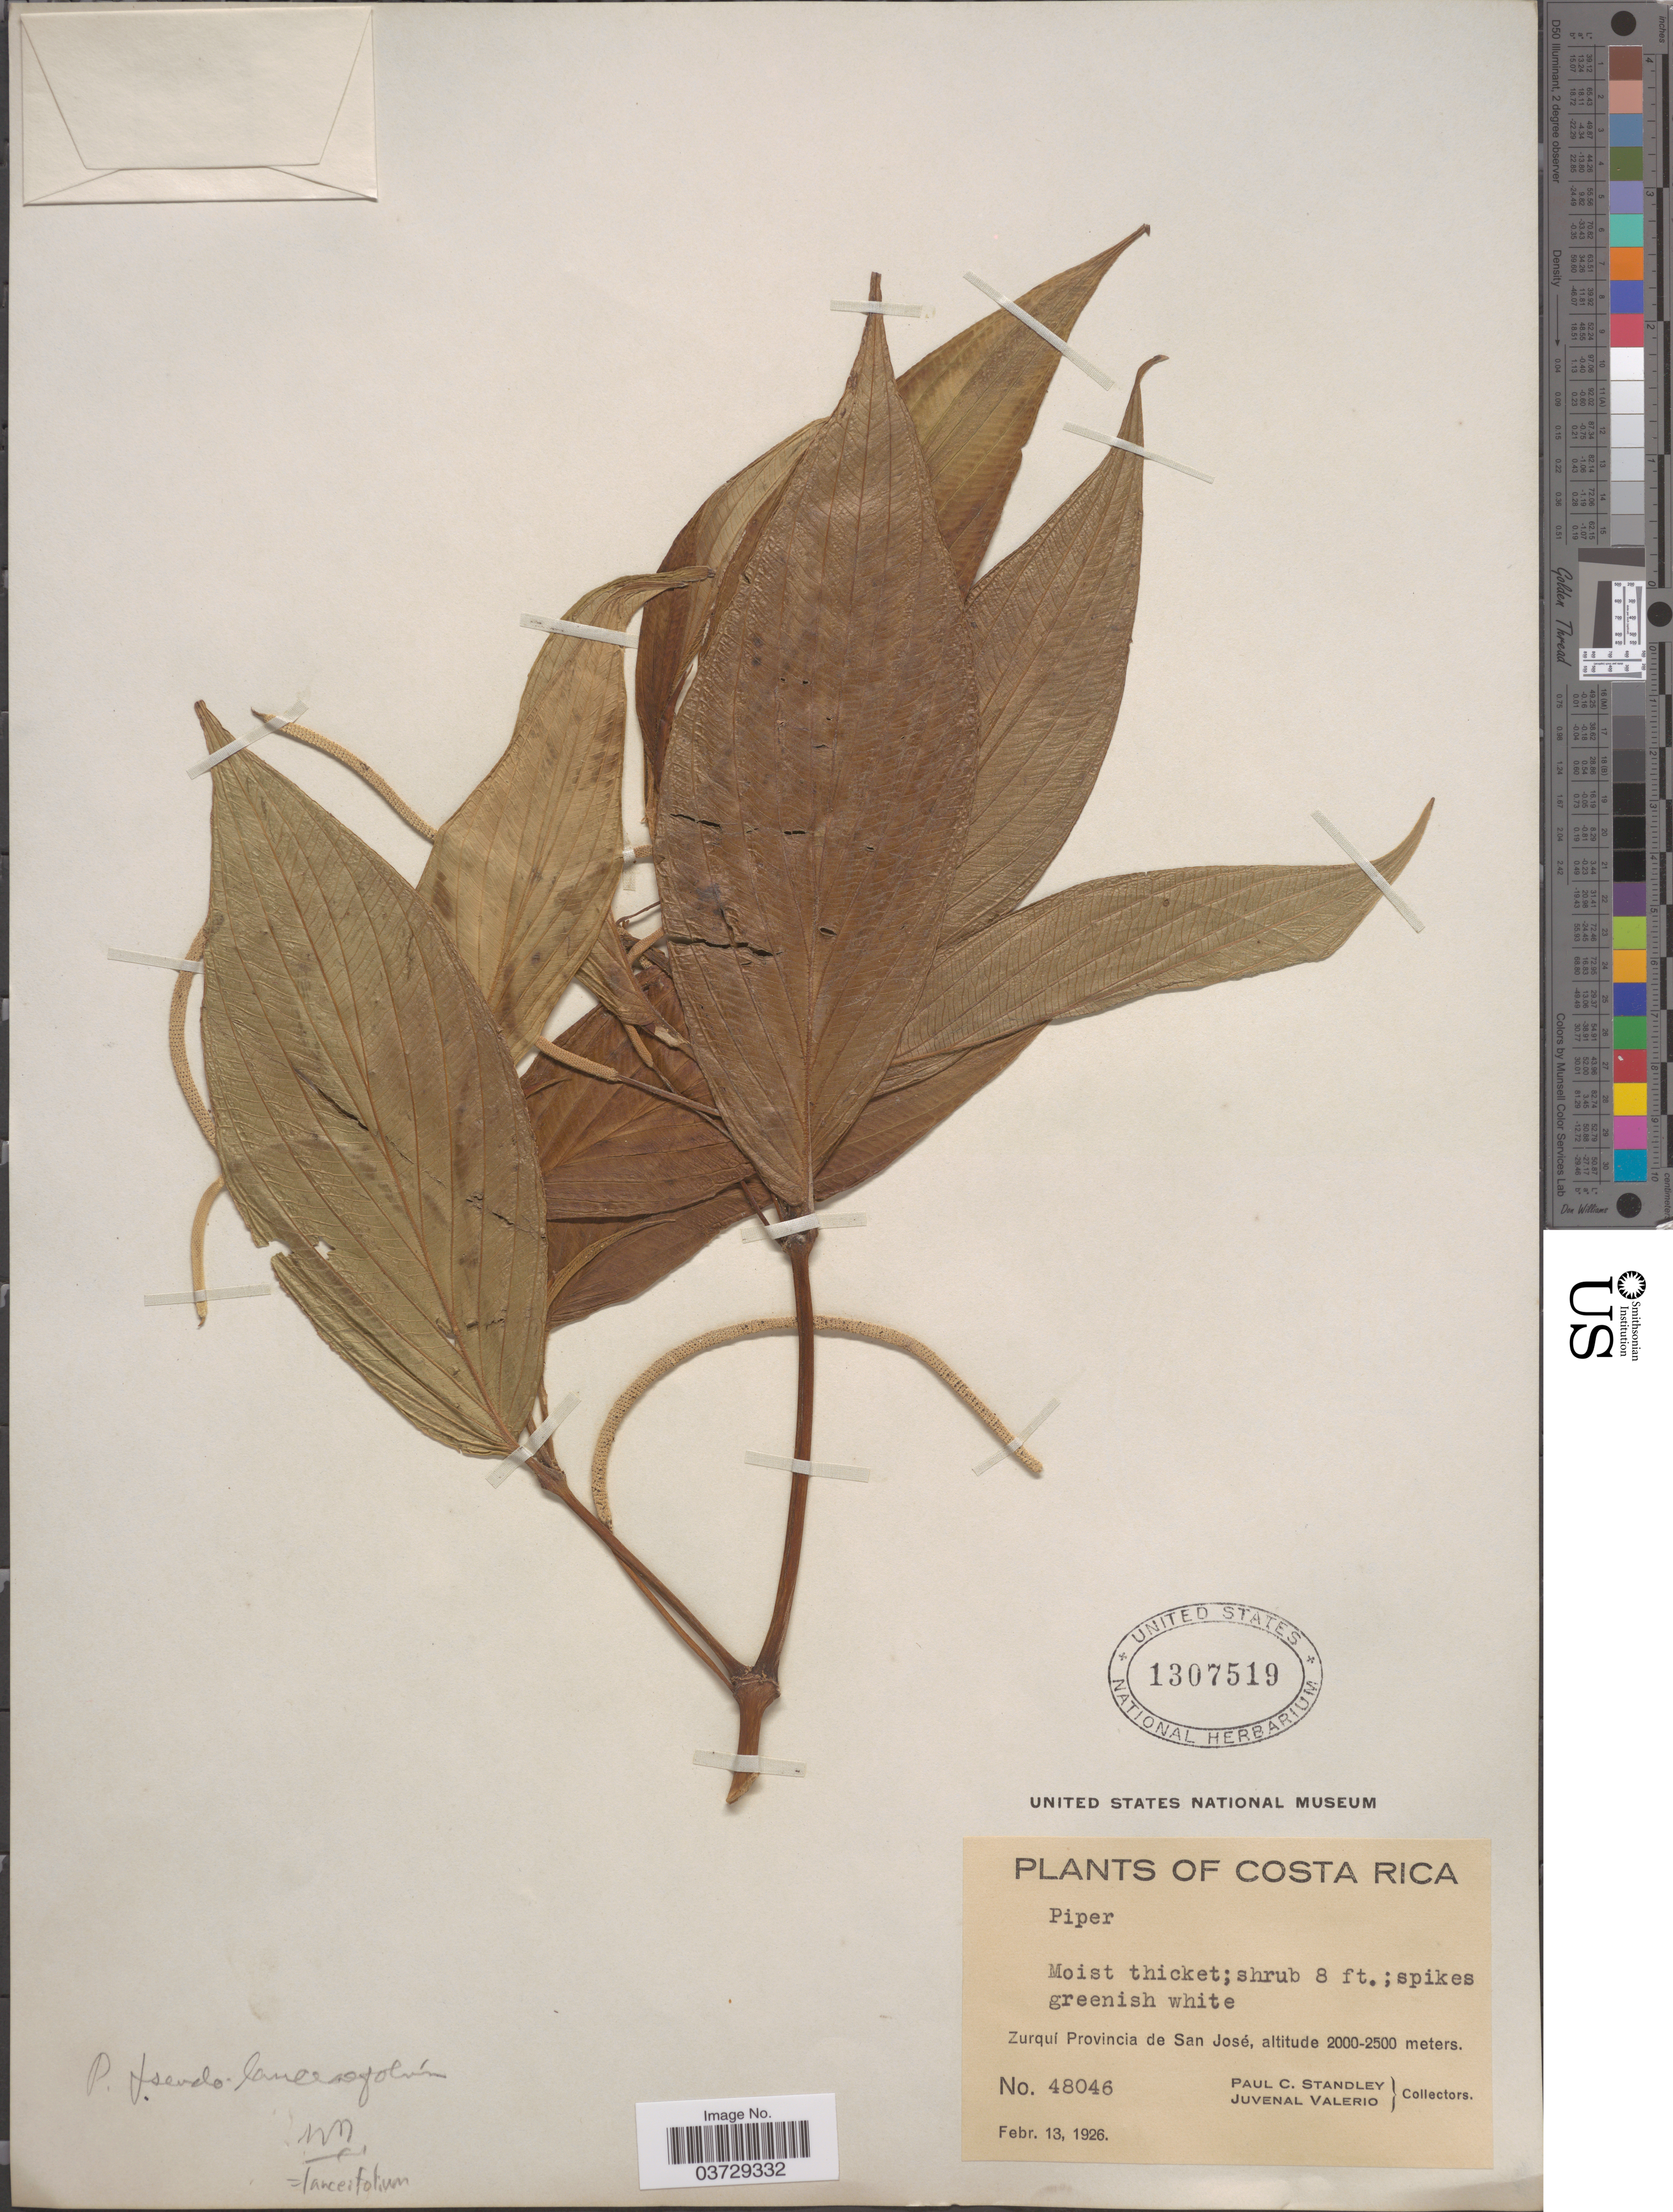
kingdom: Plantae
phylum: Tracheophyta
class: Magnoliopsida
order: Piperales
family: Piperaceae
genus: Piper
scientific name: Piper lanceifolium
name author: Kunth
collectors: P. C. Standley & J. Valerio R.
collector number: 48046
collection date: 1926-02-13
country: Costa Rica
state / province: San José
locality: Zurquí.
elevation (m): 2000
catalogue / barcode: US 1307519